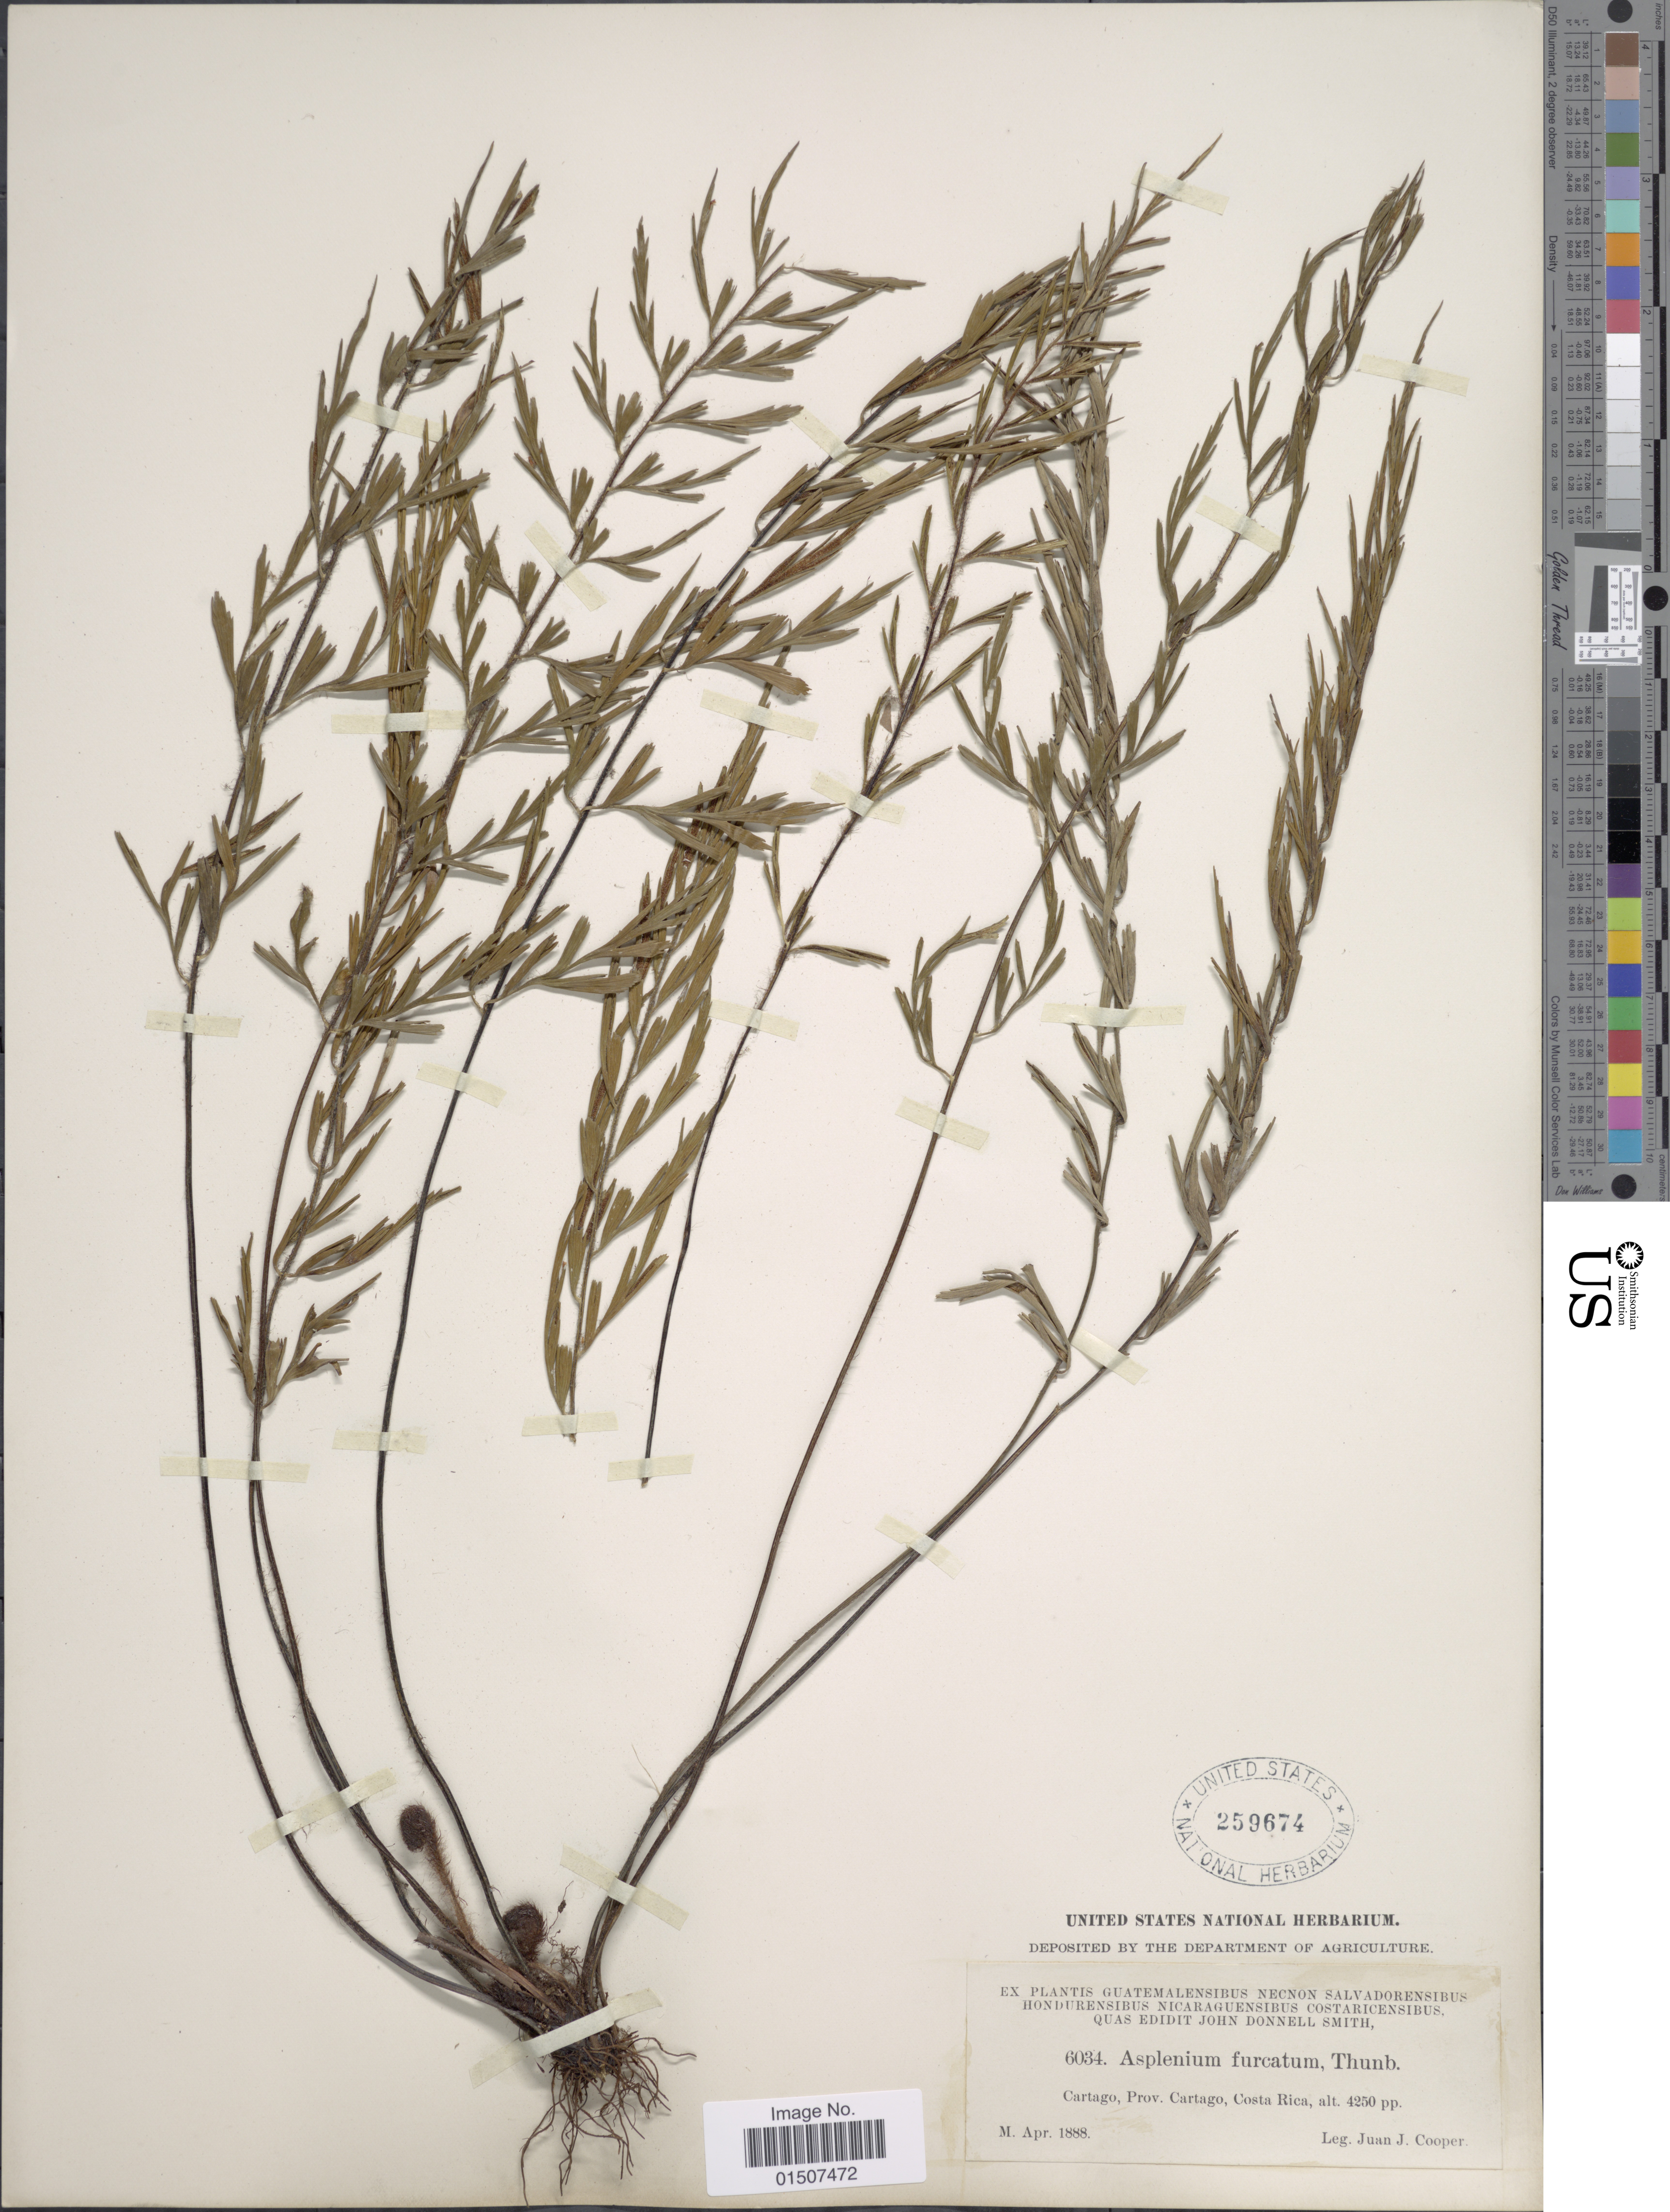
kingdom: Plantae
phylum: Tracheophyta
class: Polypodiopsida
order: Polypodiales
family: Aspleniaceae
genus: Asplenium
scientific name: Asplenium praemorsum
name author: Sw.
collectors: J. J. Cooper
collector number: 6034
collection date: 1888-04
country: Costa Rica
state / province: Cartago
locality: Cartago, Prov. Cartago, Costa Rica.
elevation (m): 1295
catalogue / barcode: US 259674